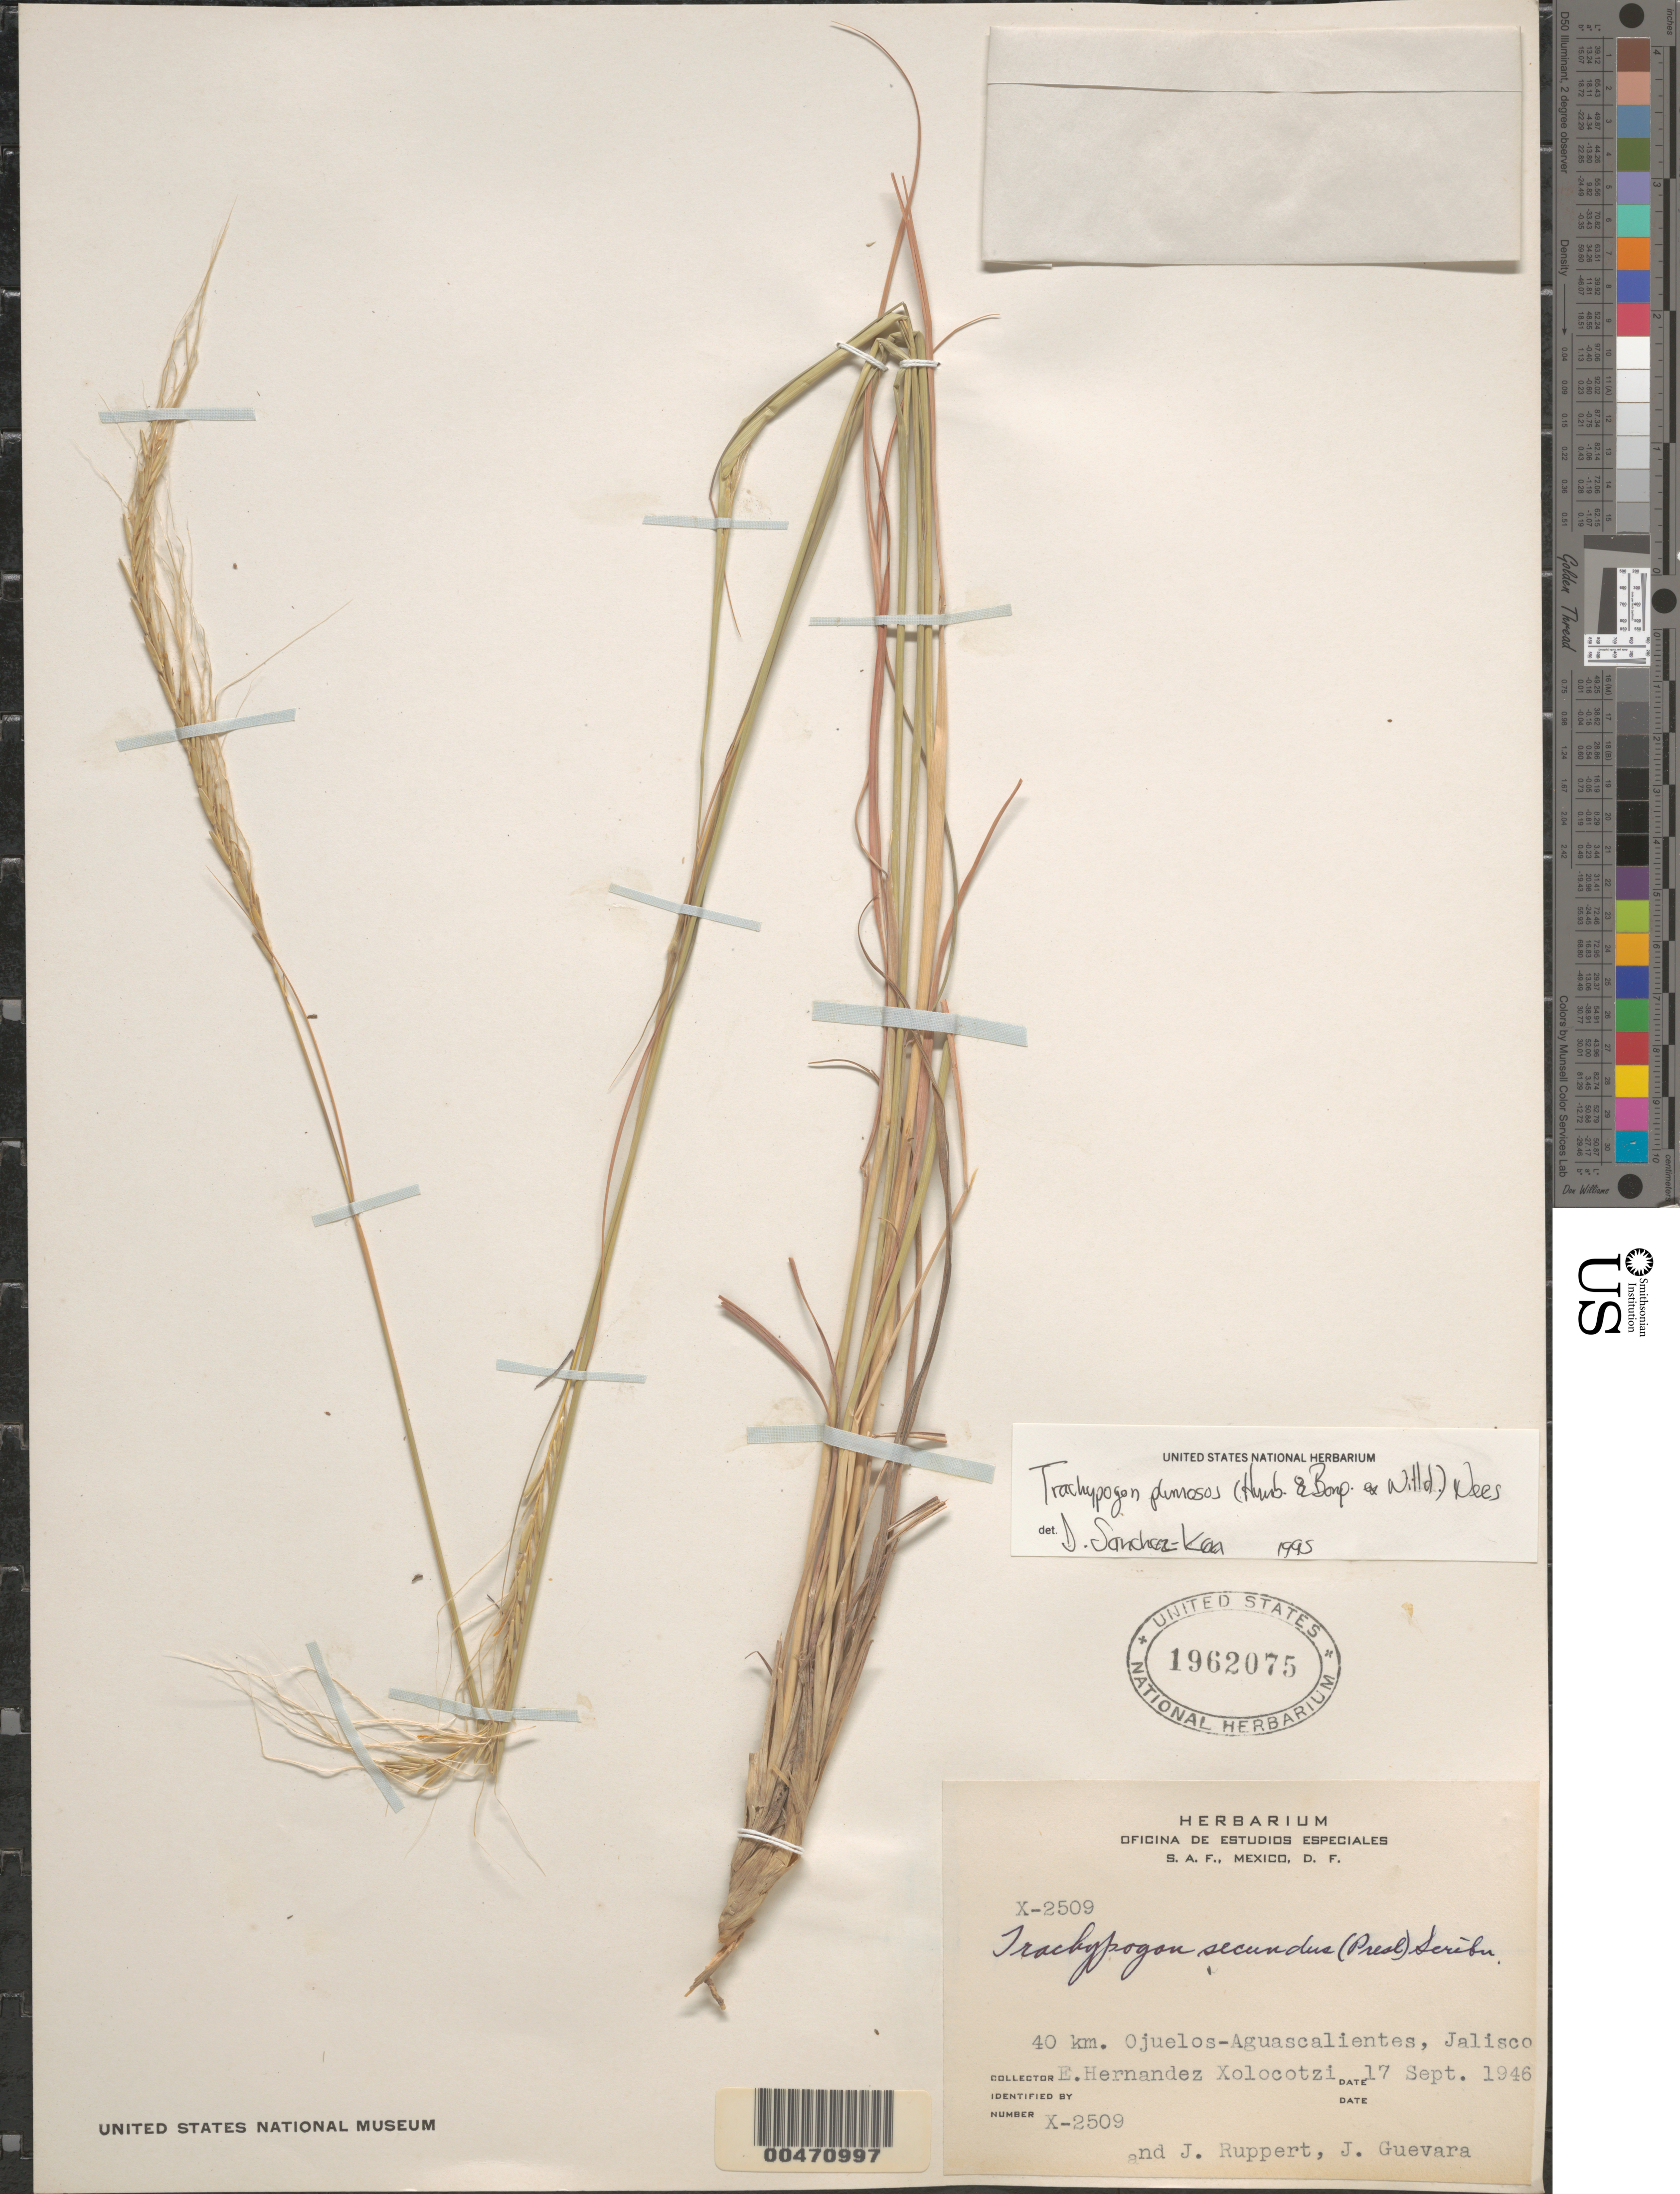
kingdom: Plantae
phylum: Tracheophyta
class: Liliopsida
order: Poales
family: Poaceae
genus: Trachypogon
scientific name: Trachypogon plumosus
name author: (Humb. & Bonpl.) Nees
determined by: Sánchez-Ken, J. G.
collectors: E. I. Hernández-X., J. Ruppert & J. Guevara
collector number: X-2509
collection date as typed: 17 Sep 1946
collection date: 1946-09-17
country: Mexico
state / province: Jalisco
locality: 40 km Ojuelos-Aguascalientes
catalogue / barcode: US 1962075